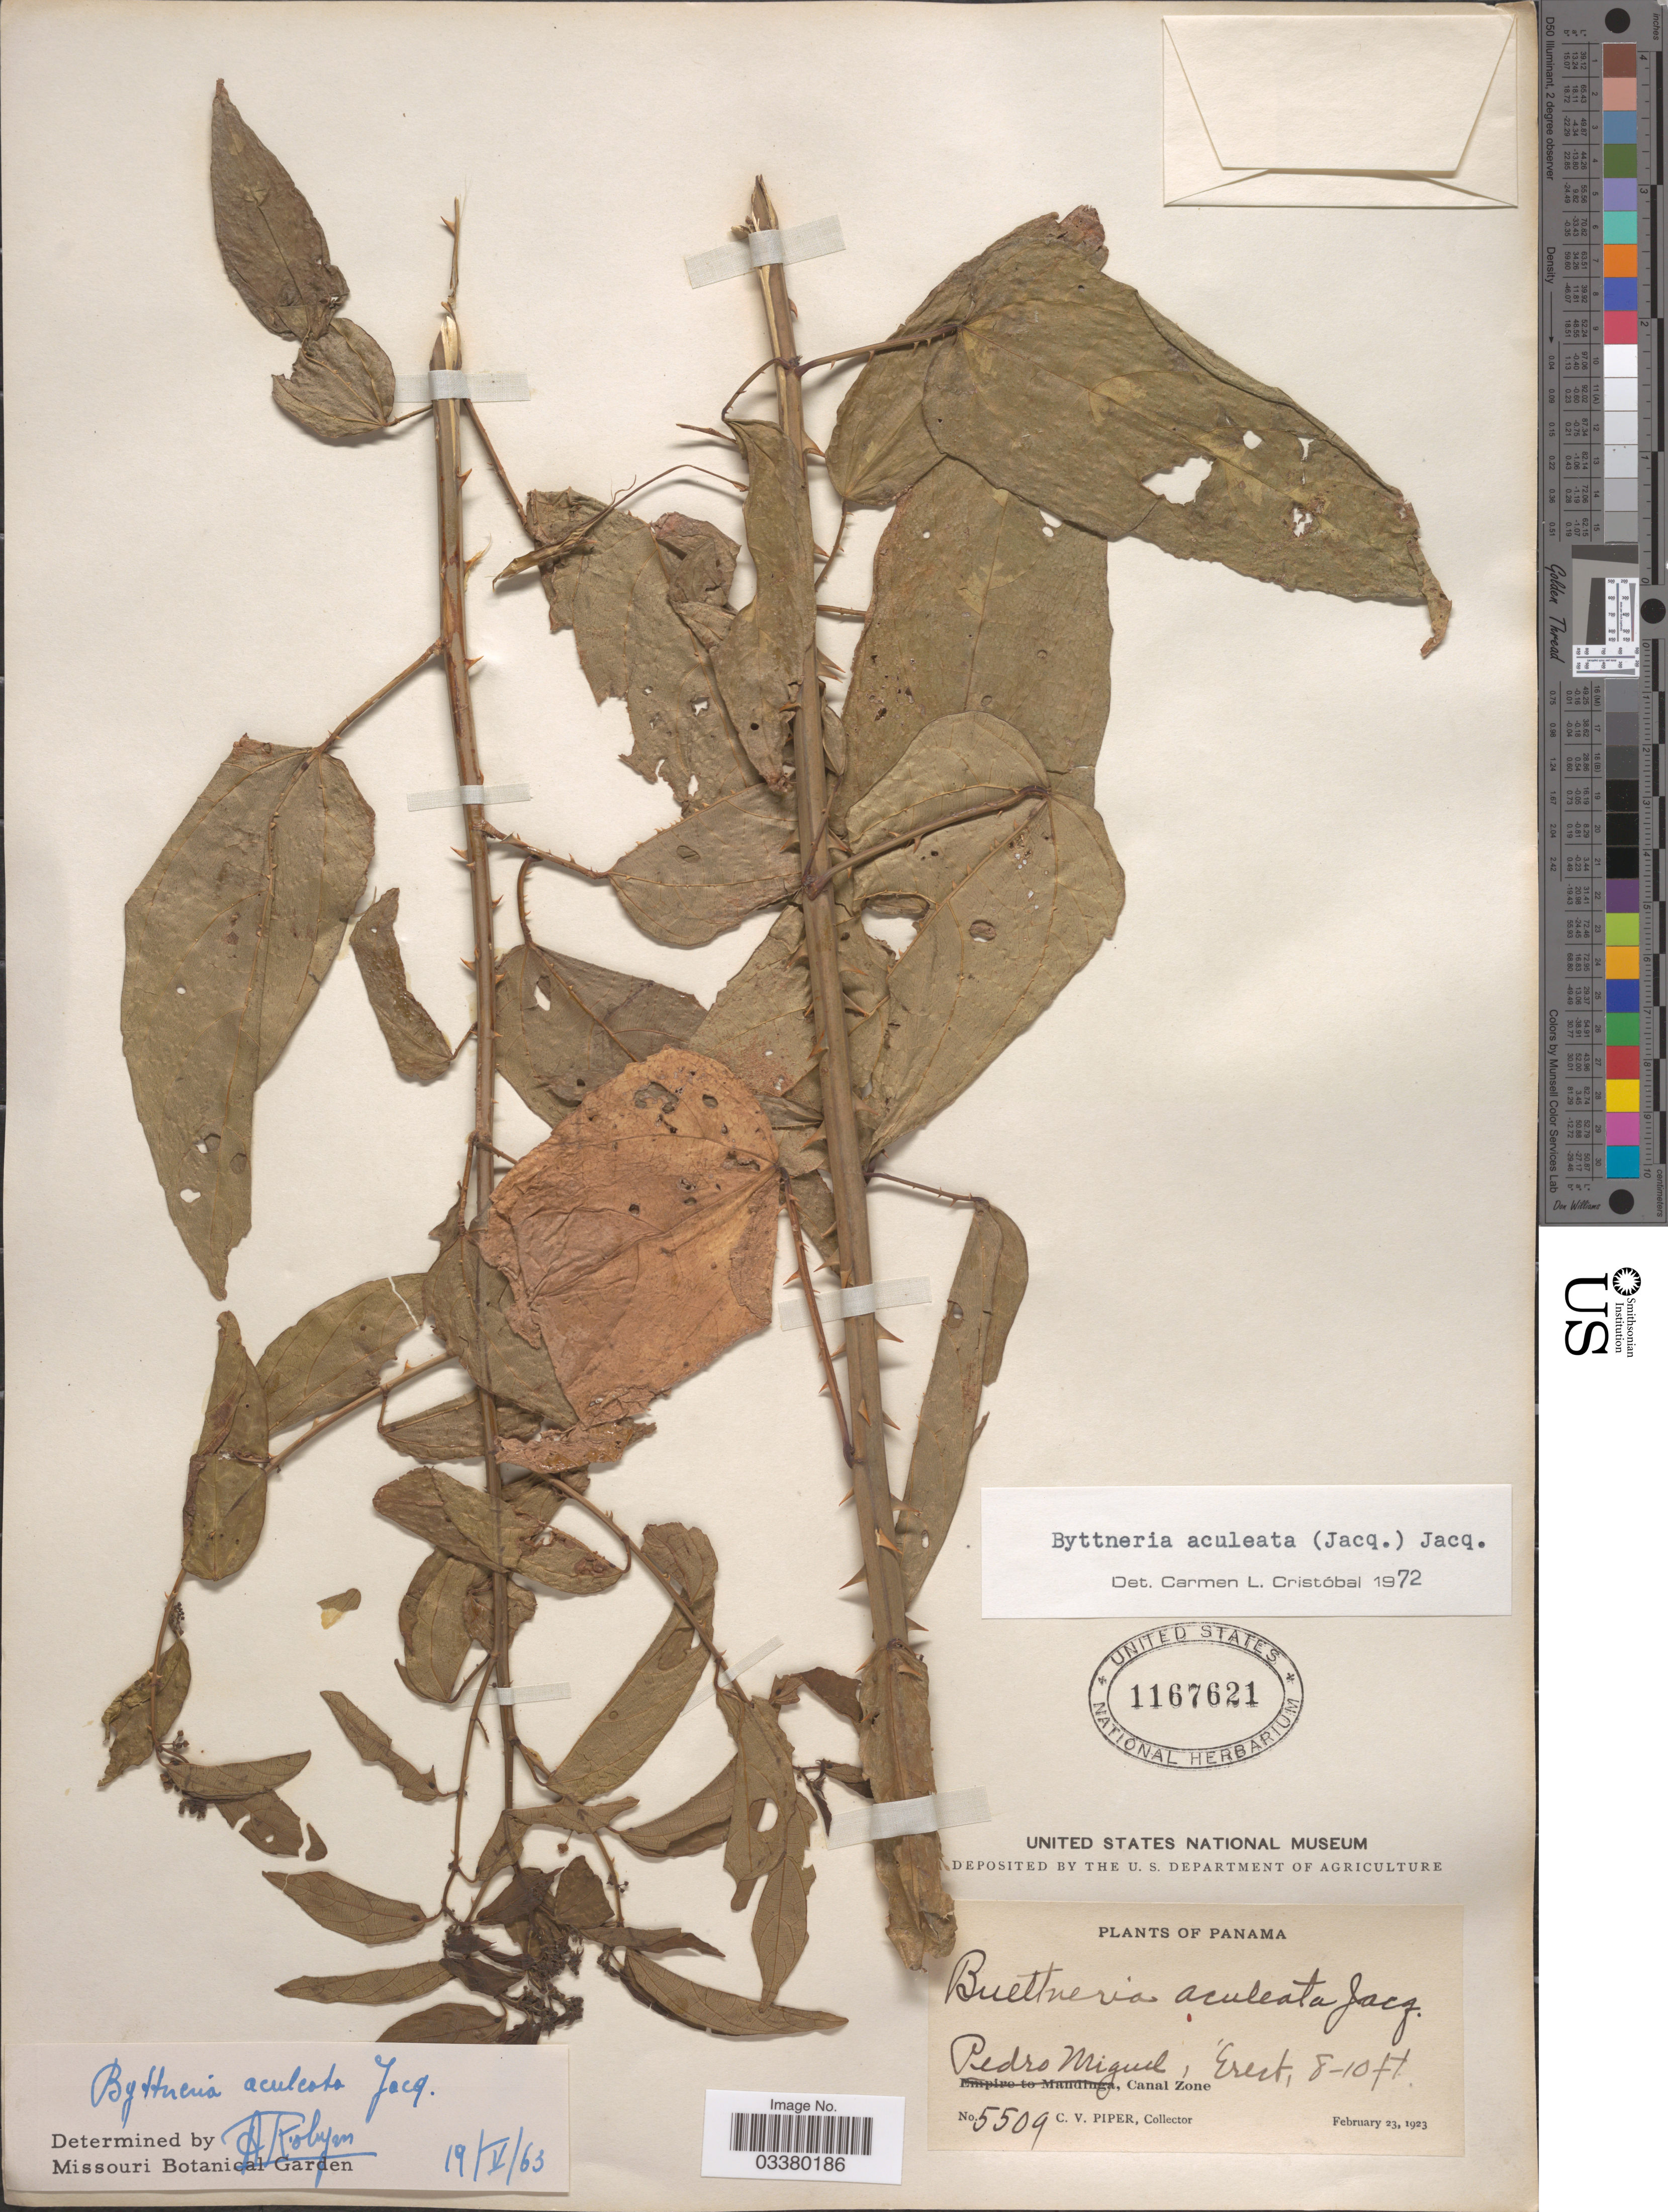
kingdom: Plantae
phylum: Tracheophyta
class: Magnoliopsida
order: Malvales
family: Malvaceae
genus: Byttneria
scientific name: Byttneria aculeata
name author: (Jacq.) Jacq.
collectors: C. V. Piper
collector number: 5509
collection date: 1923-02-23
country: Panama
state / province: Colón / Panamá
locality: Pedro Miguel, Canal Zone.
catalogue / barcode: US 1167621